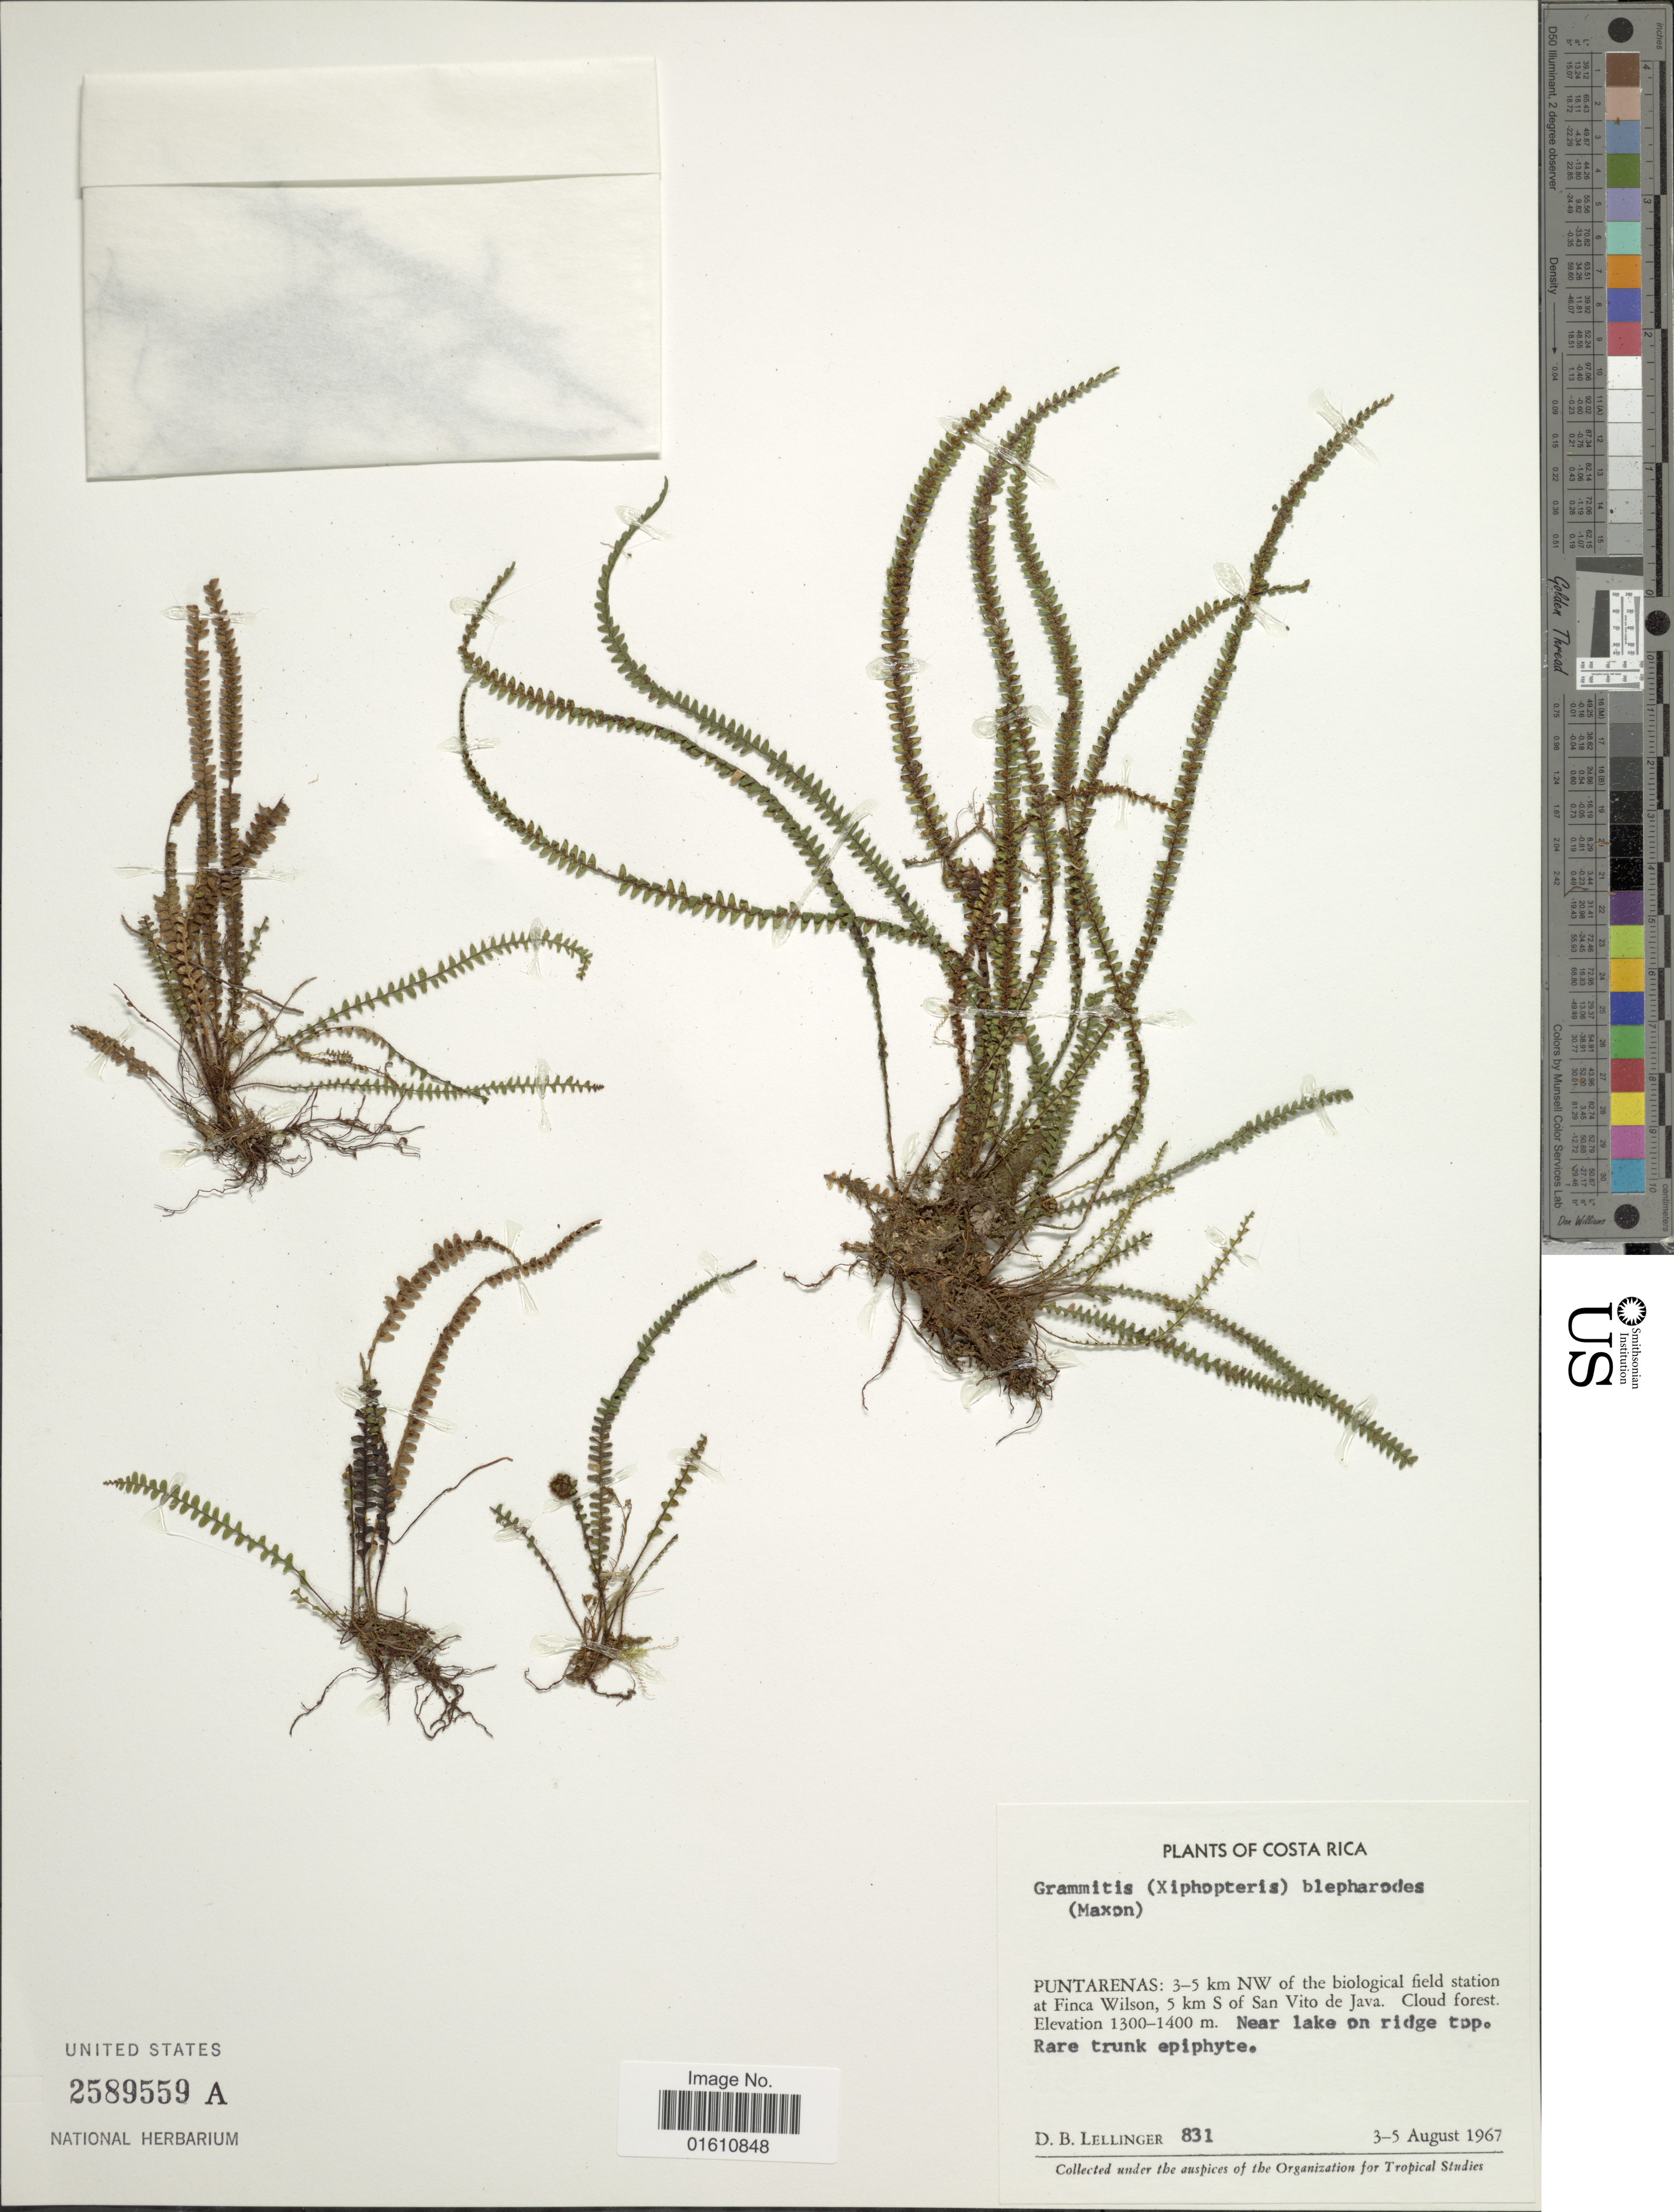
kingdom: Plantae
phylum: Tracheophyta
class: Polypodiopsida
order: Polypodiales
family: Polypodiaceae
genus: Moranopteris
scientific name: Moranopteris taenifolia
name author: (Jenman) R. Y. Hirai & J. Prado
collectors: D. B. Lellinger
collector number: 831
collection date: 1967-08-03/1967-08-05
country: Costa Rica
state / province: Puntarenas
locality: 3-5 km NW of the biological field station at Finca Wilson, 5 km S of San Vito de Java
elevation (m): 1300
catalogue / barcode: US 2589559A